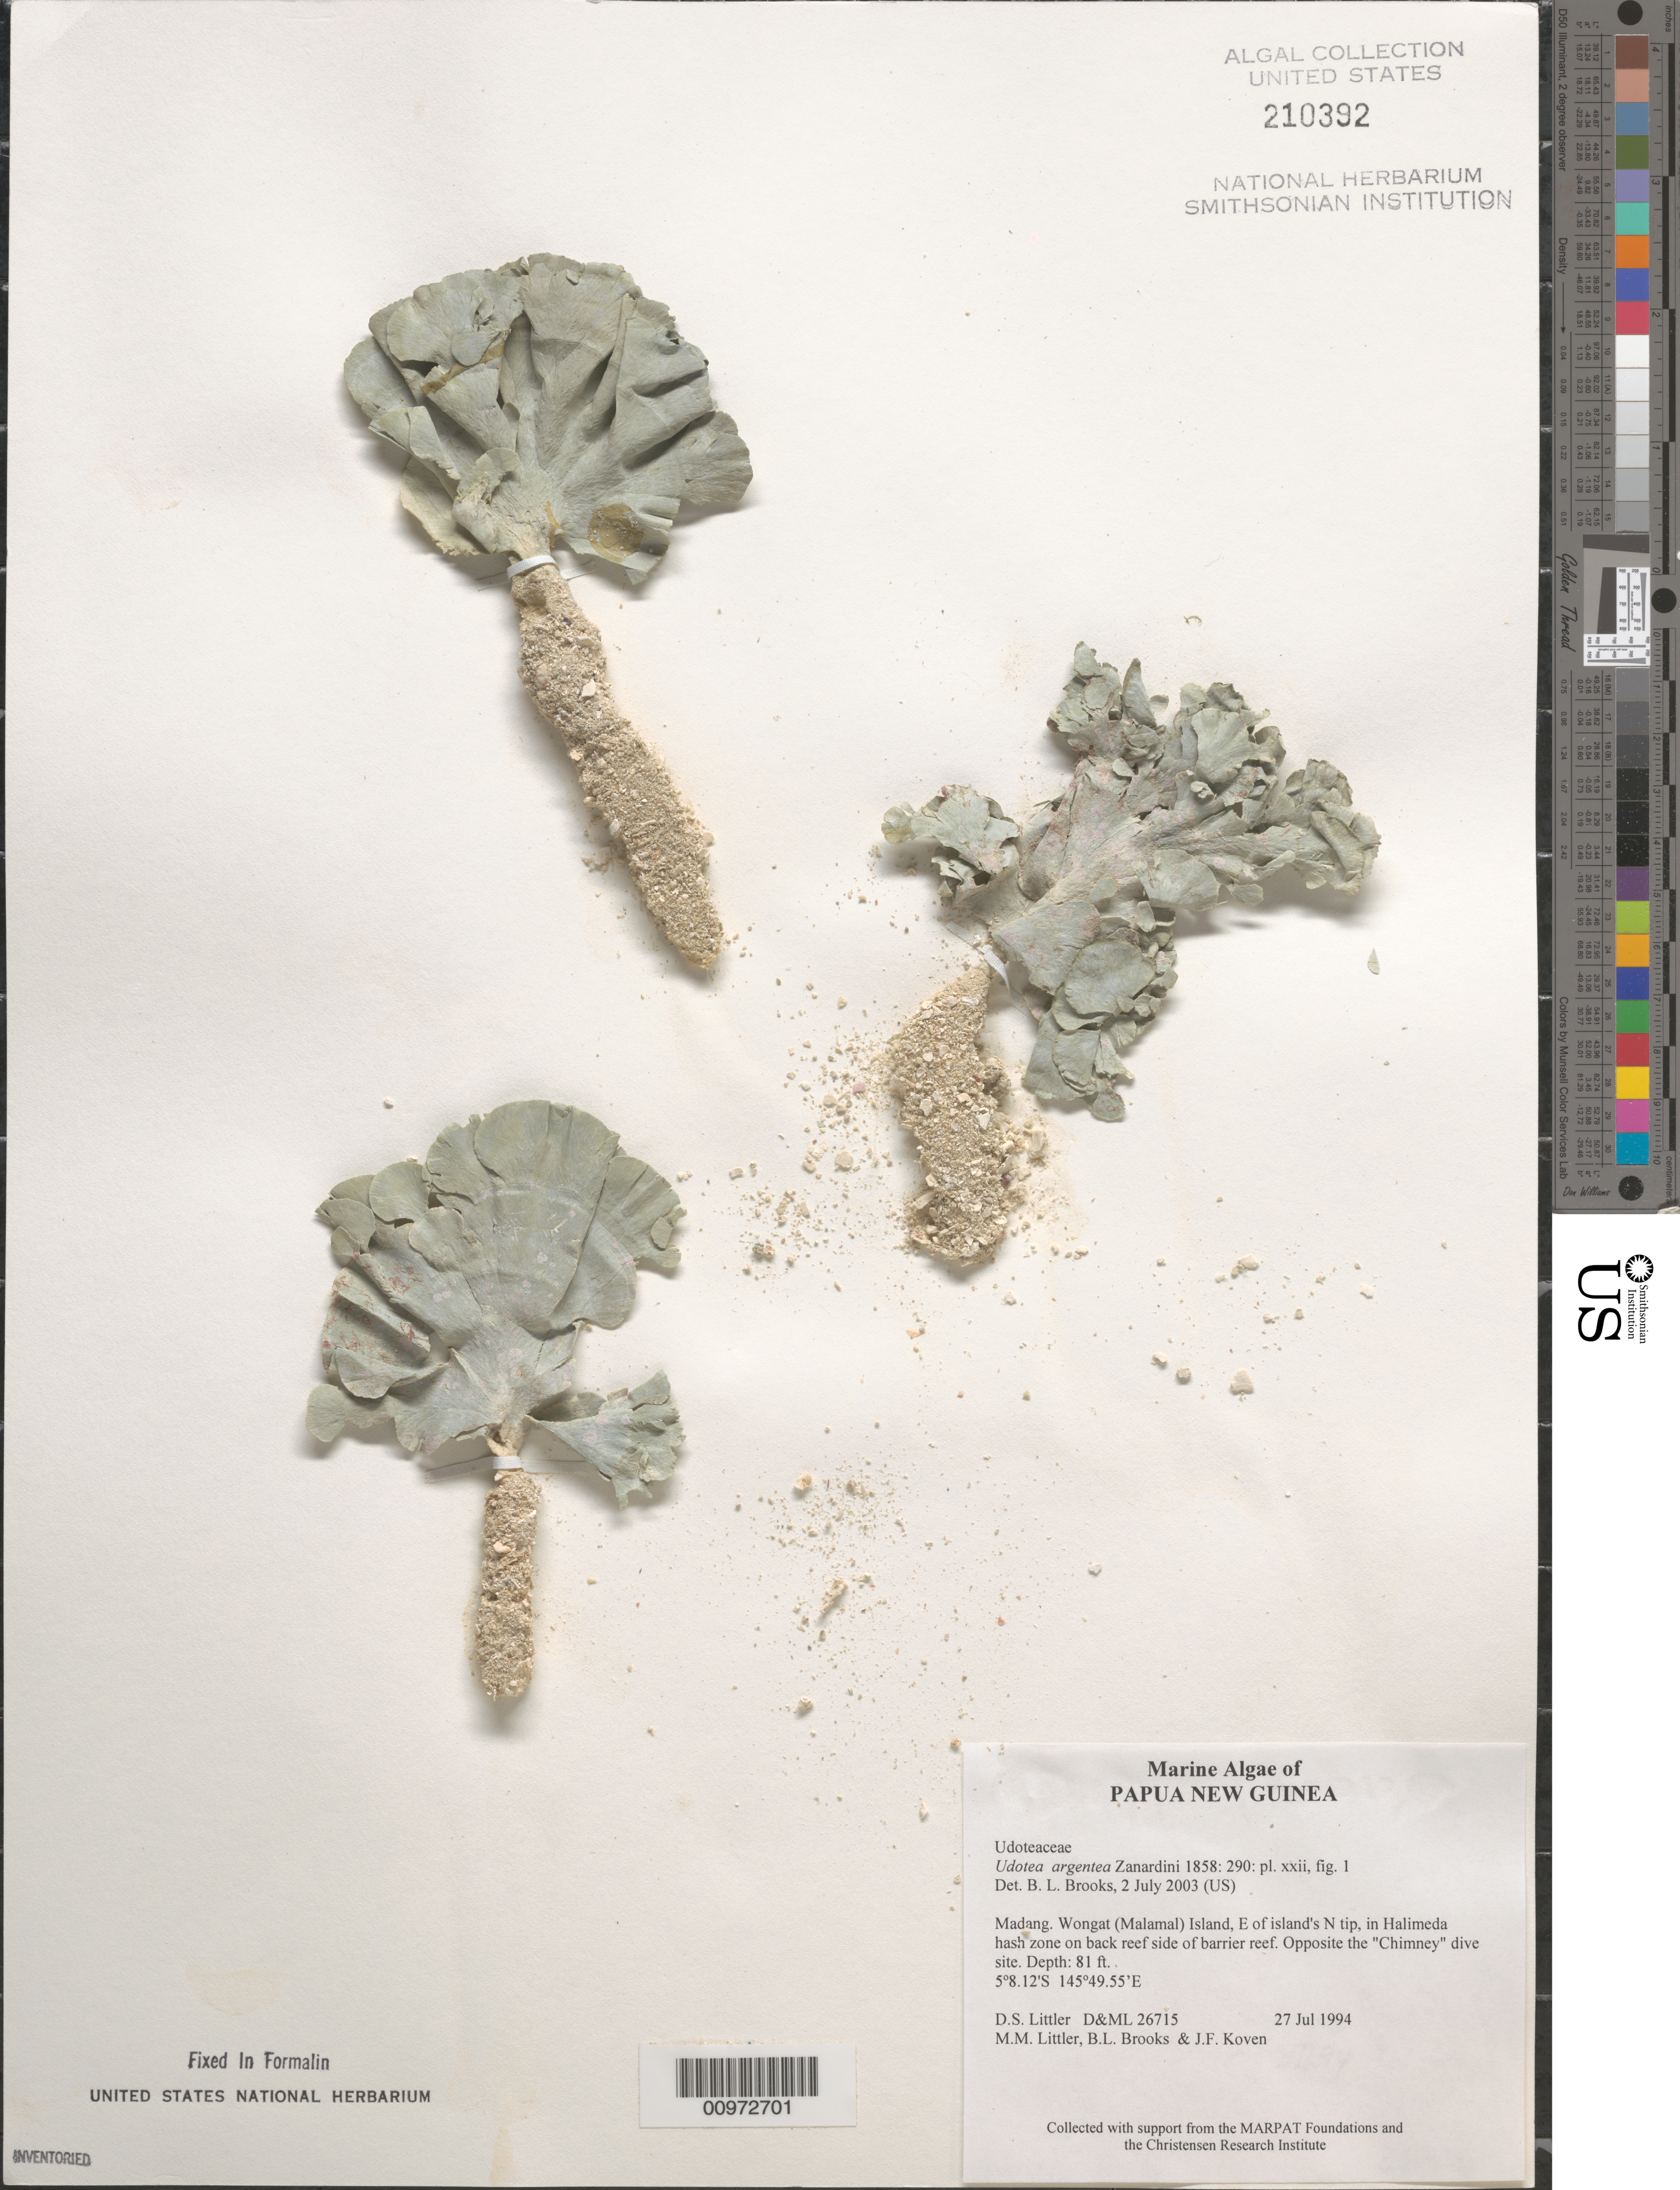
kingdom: Plantae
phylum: Chlorophyta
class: Ulvophyceae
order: Bryopsidales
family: Udoteaceae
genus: Udotea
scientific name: Udotea argentea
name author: Zanardini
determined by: Brooks, B. L., (BOT), Smithsonian Institution - National Museum of Natural History (UNITED STATES)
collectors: D. S. Littler, M. M. Littler, B. Brooks & J. Koven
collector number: D&ML 26715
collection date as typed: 27 Jul 1994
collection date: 1994-07-27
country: Papua New Guinea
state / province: Madang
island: Wongat [Malamal]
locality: East of island's north tip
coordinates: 5 8.12'S, 145 49.55'E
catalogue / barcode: US 210392